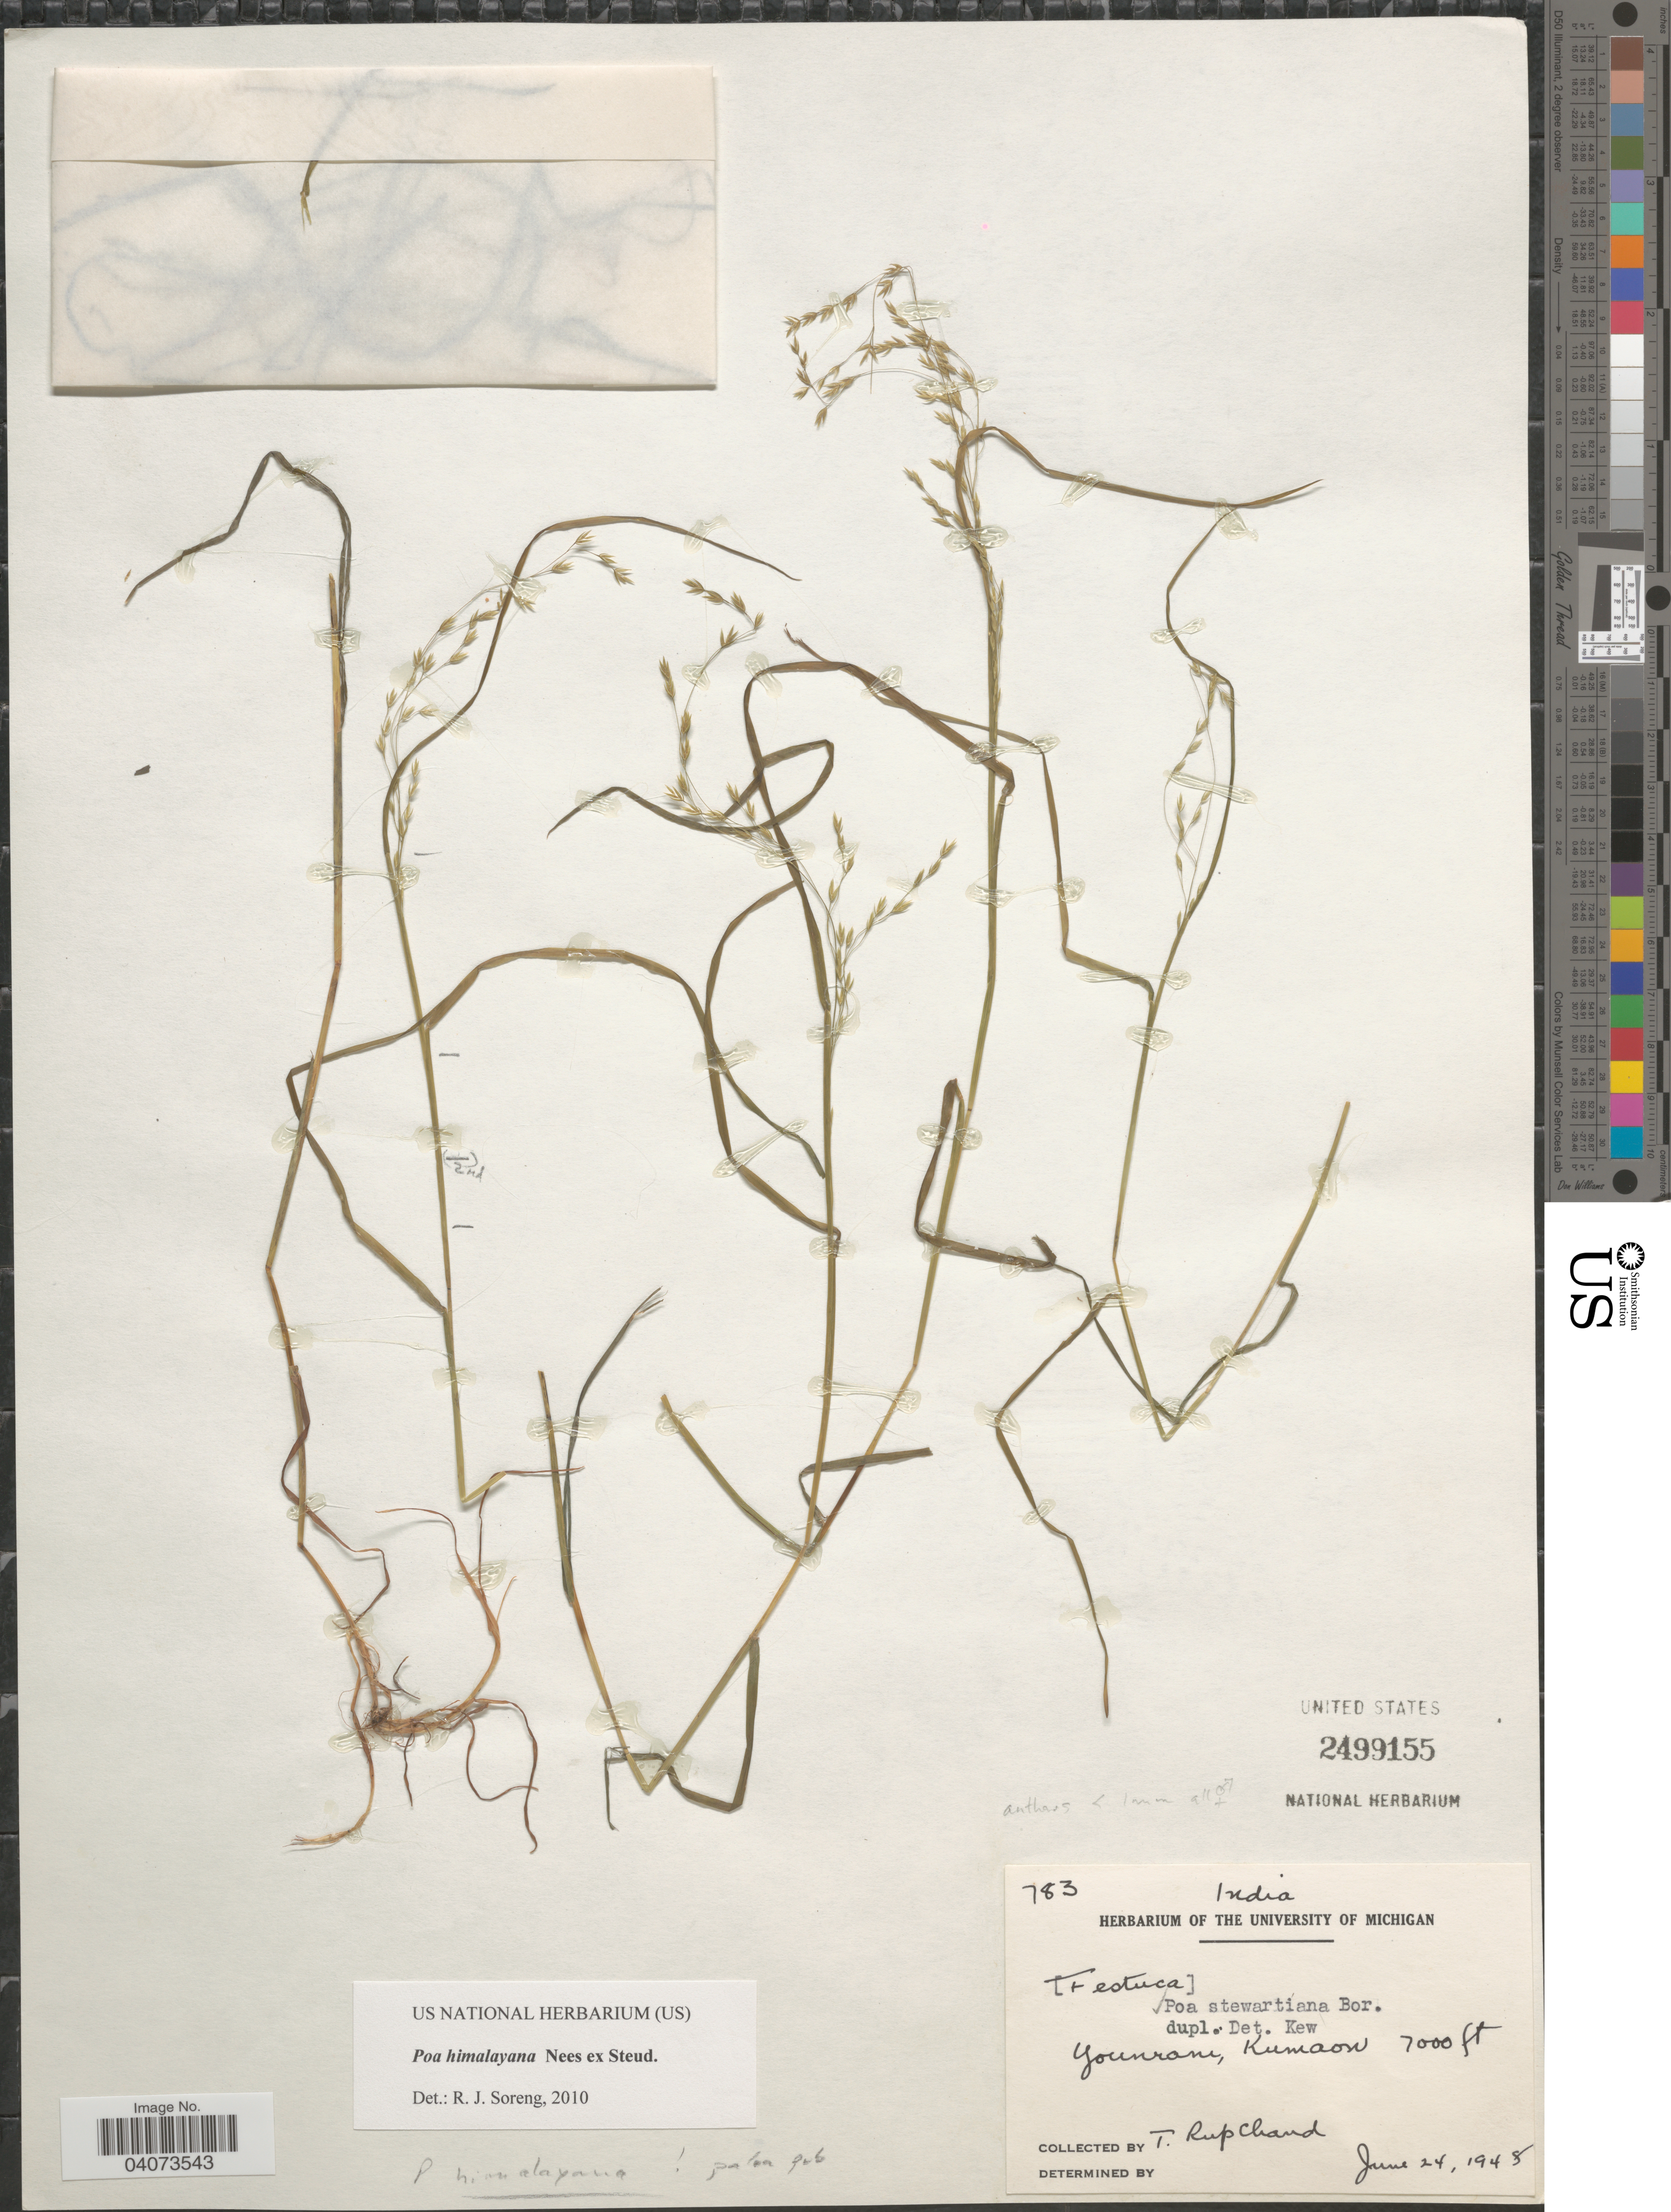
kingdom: Plantae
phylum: Tracheophyta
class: Liliopsida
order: Poales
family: Poaceae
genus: Poa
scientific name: Poa himalayana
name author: Nees ex Steud.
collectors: T. Rupchand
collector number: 783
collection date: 1948-06-24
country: India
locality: Younrani, Kumaon.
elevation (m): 2134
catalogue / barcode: US 2499155